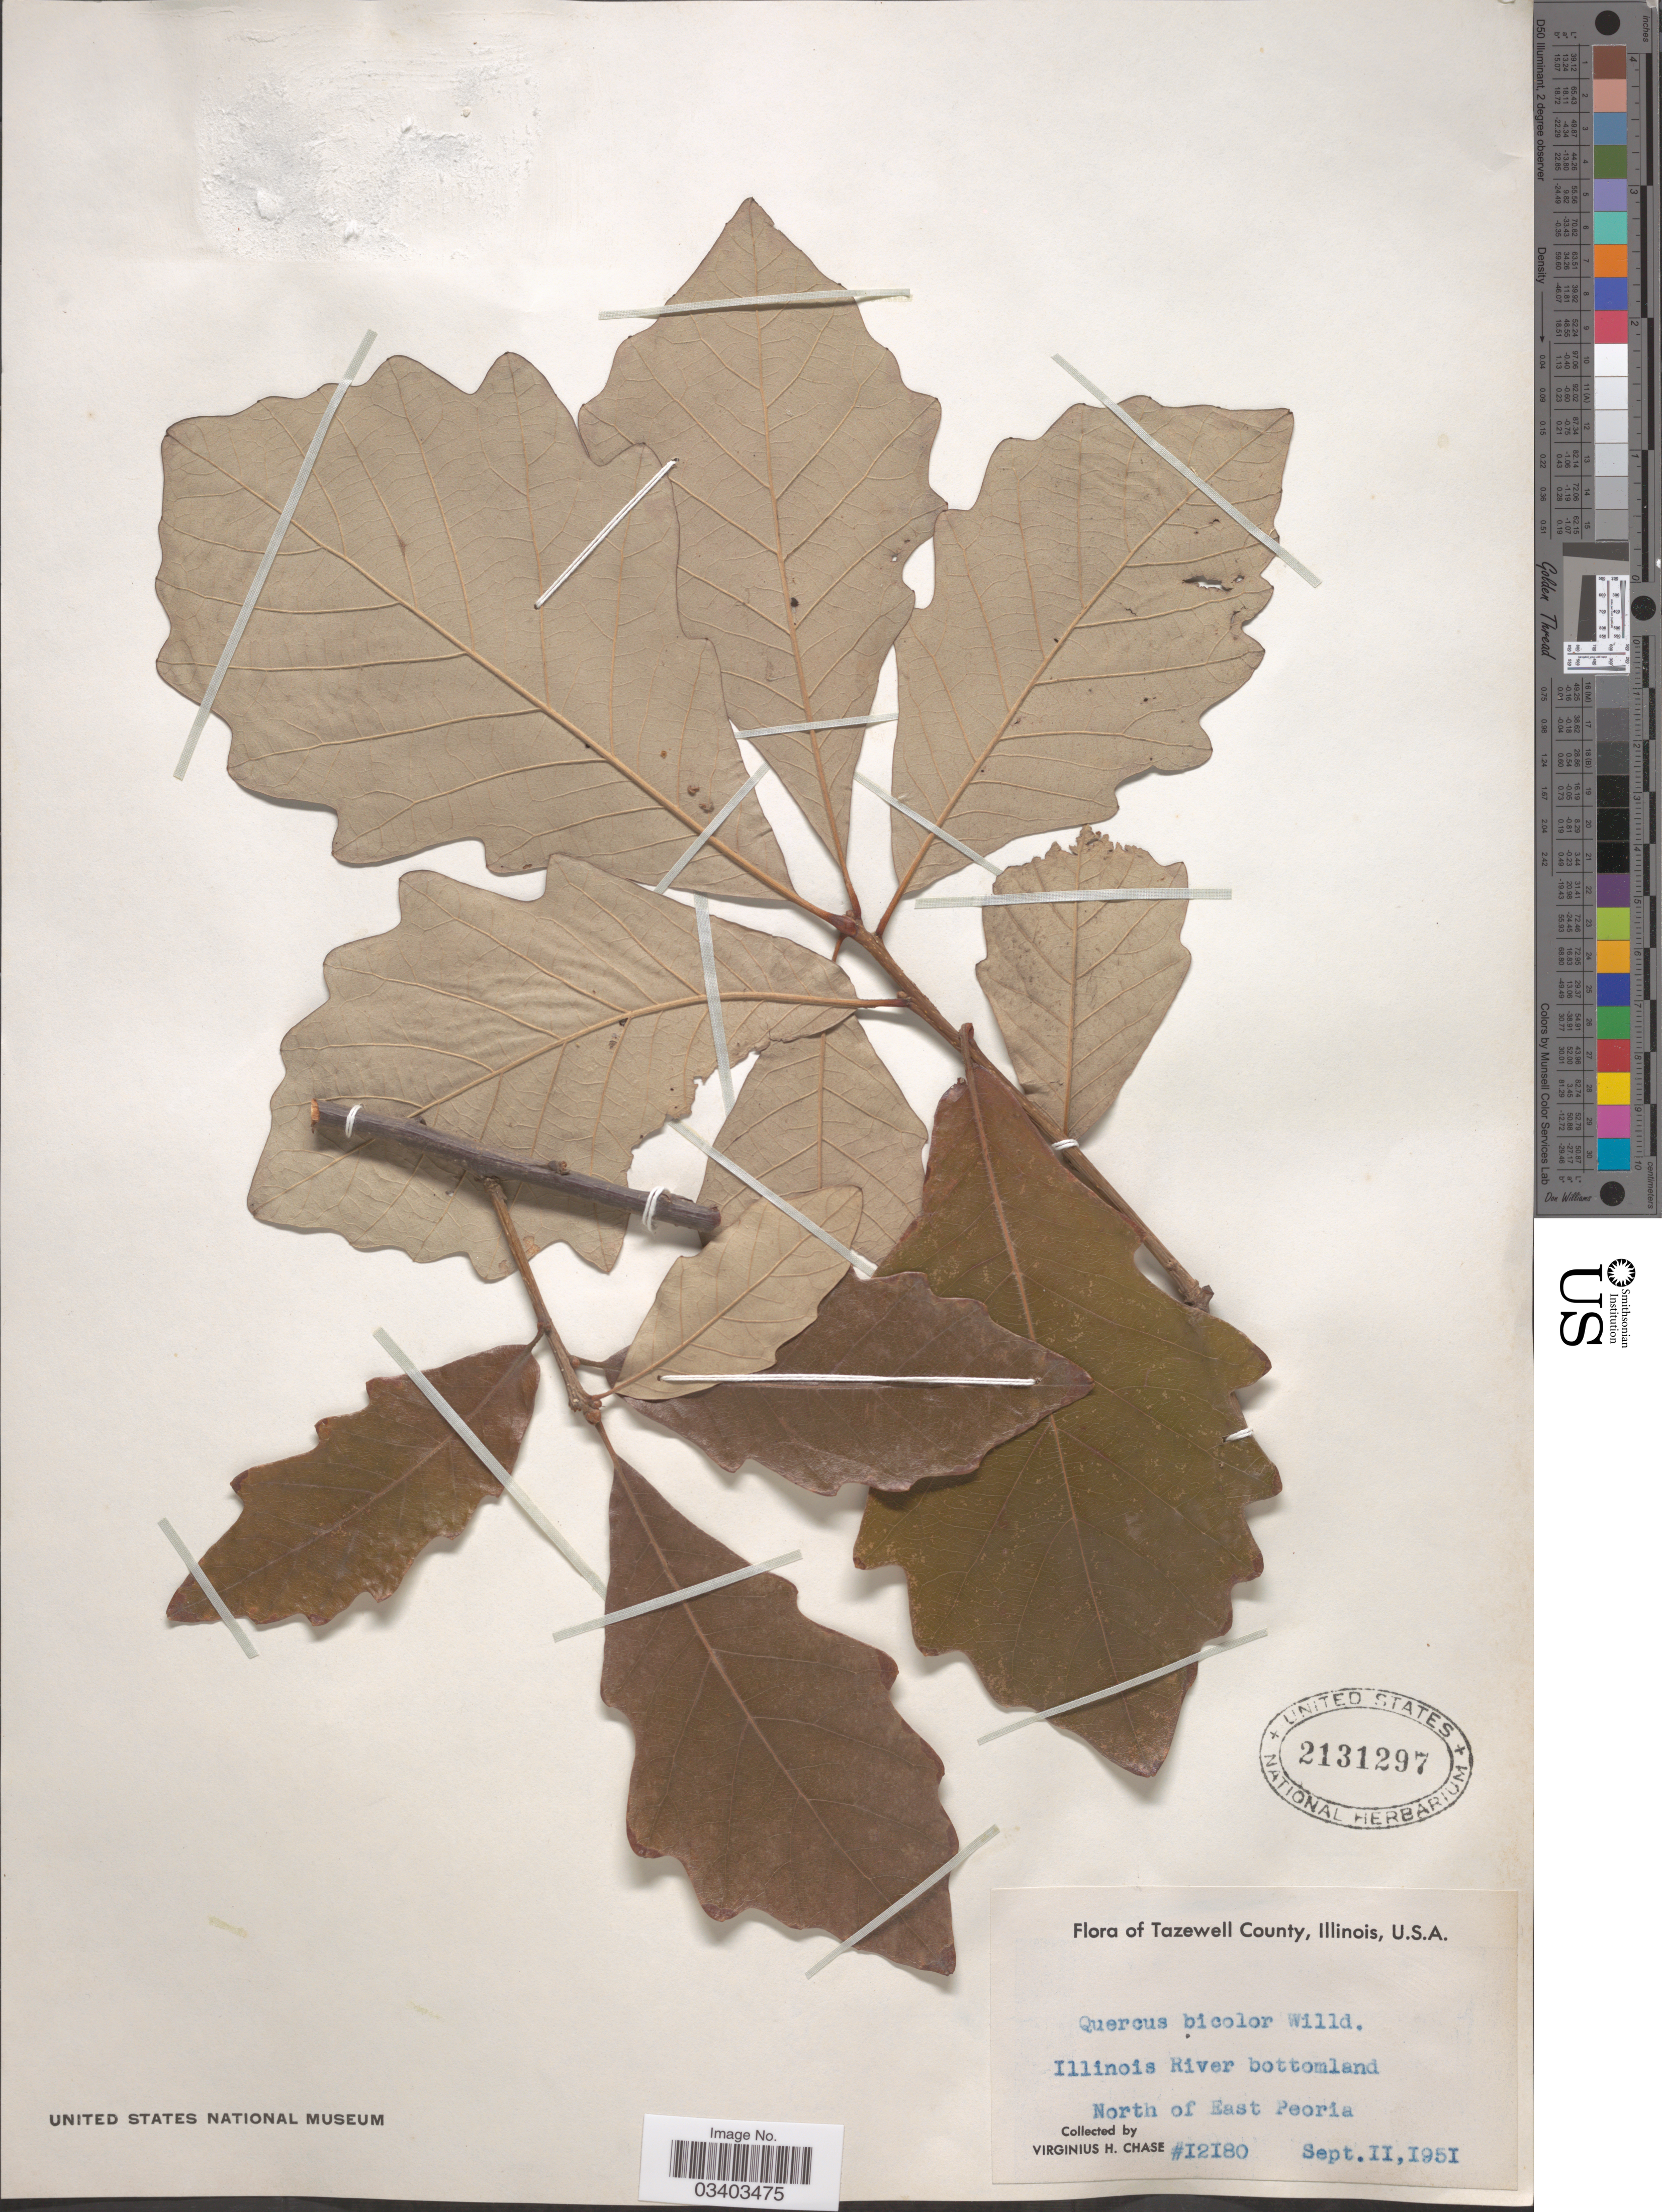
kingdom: Plantae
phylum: Tracheophyta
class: Magnoliopsida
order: Fagales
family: Fagaceae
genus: Quercus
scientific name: Quercus bicolor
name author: Willd.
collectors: V. H. Chase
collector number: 12180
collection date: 1951-09-11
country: United States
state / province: Illinois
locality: Tazewell County. Illinois River bottomland, North of East Peoria.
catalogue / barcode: US 2131297